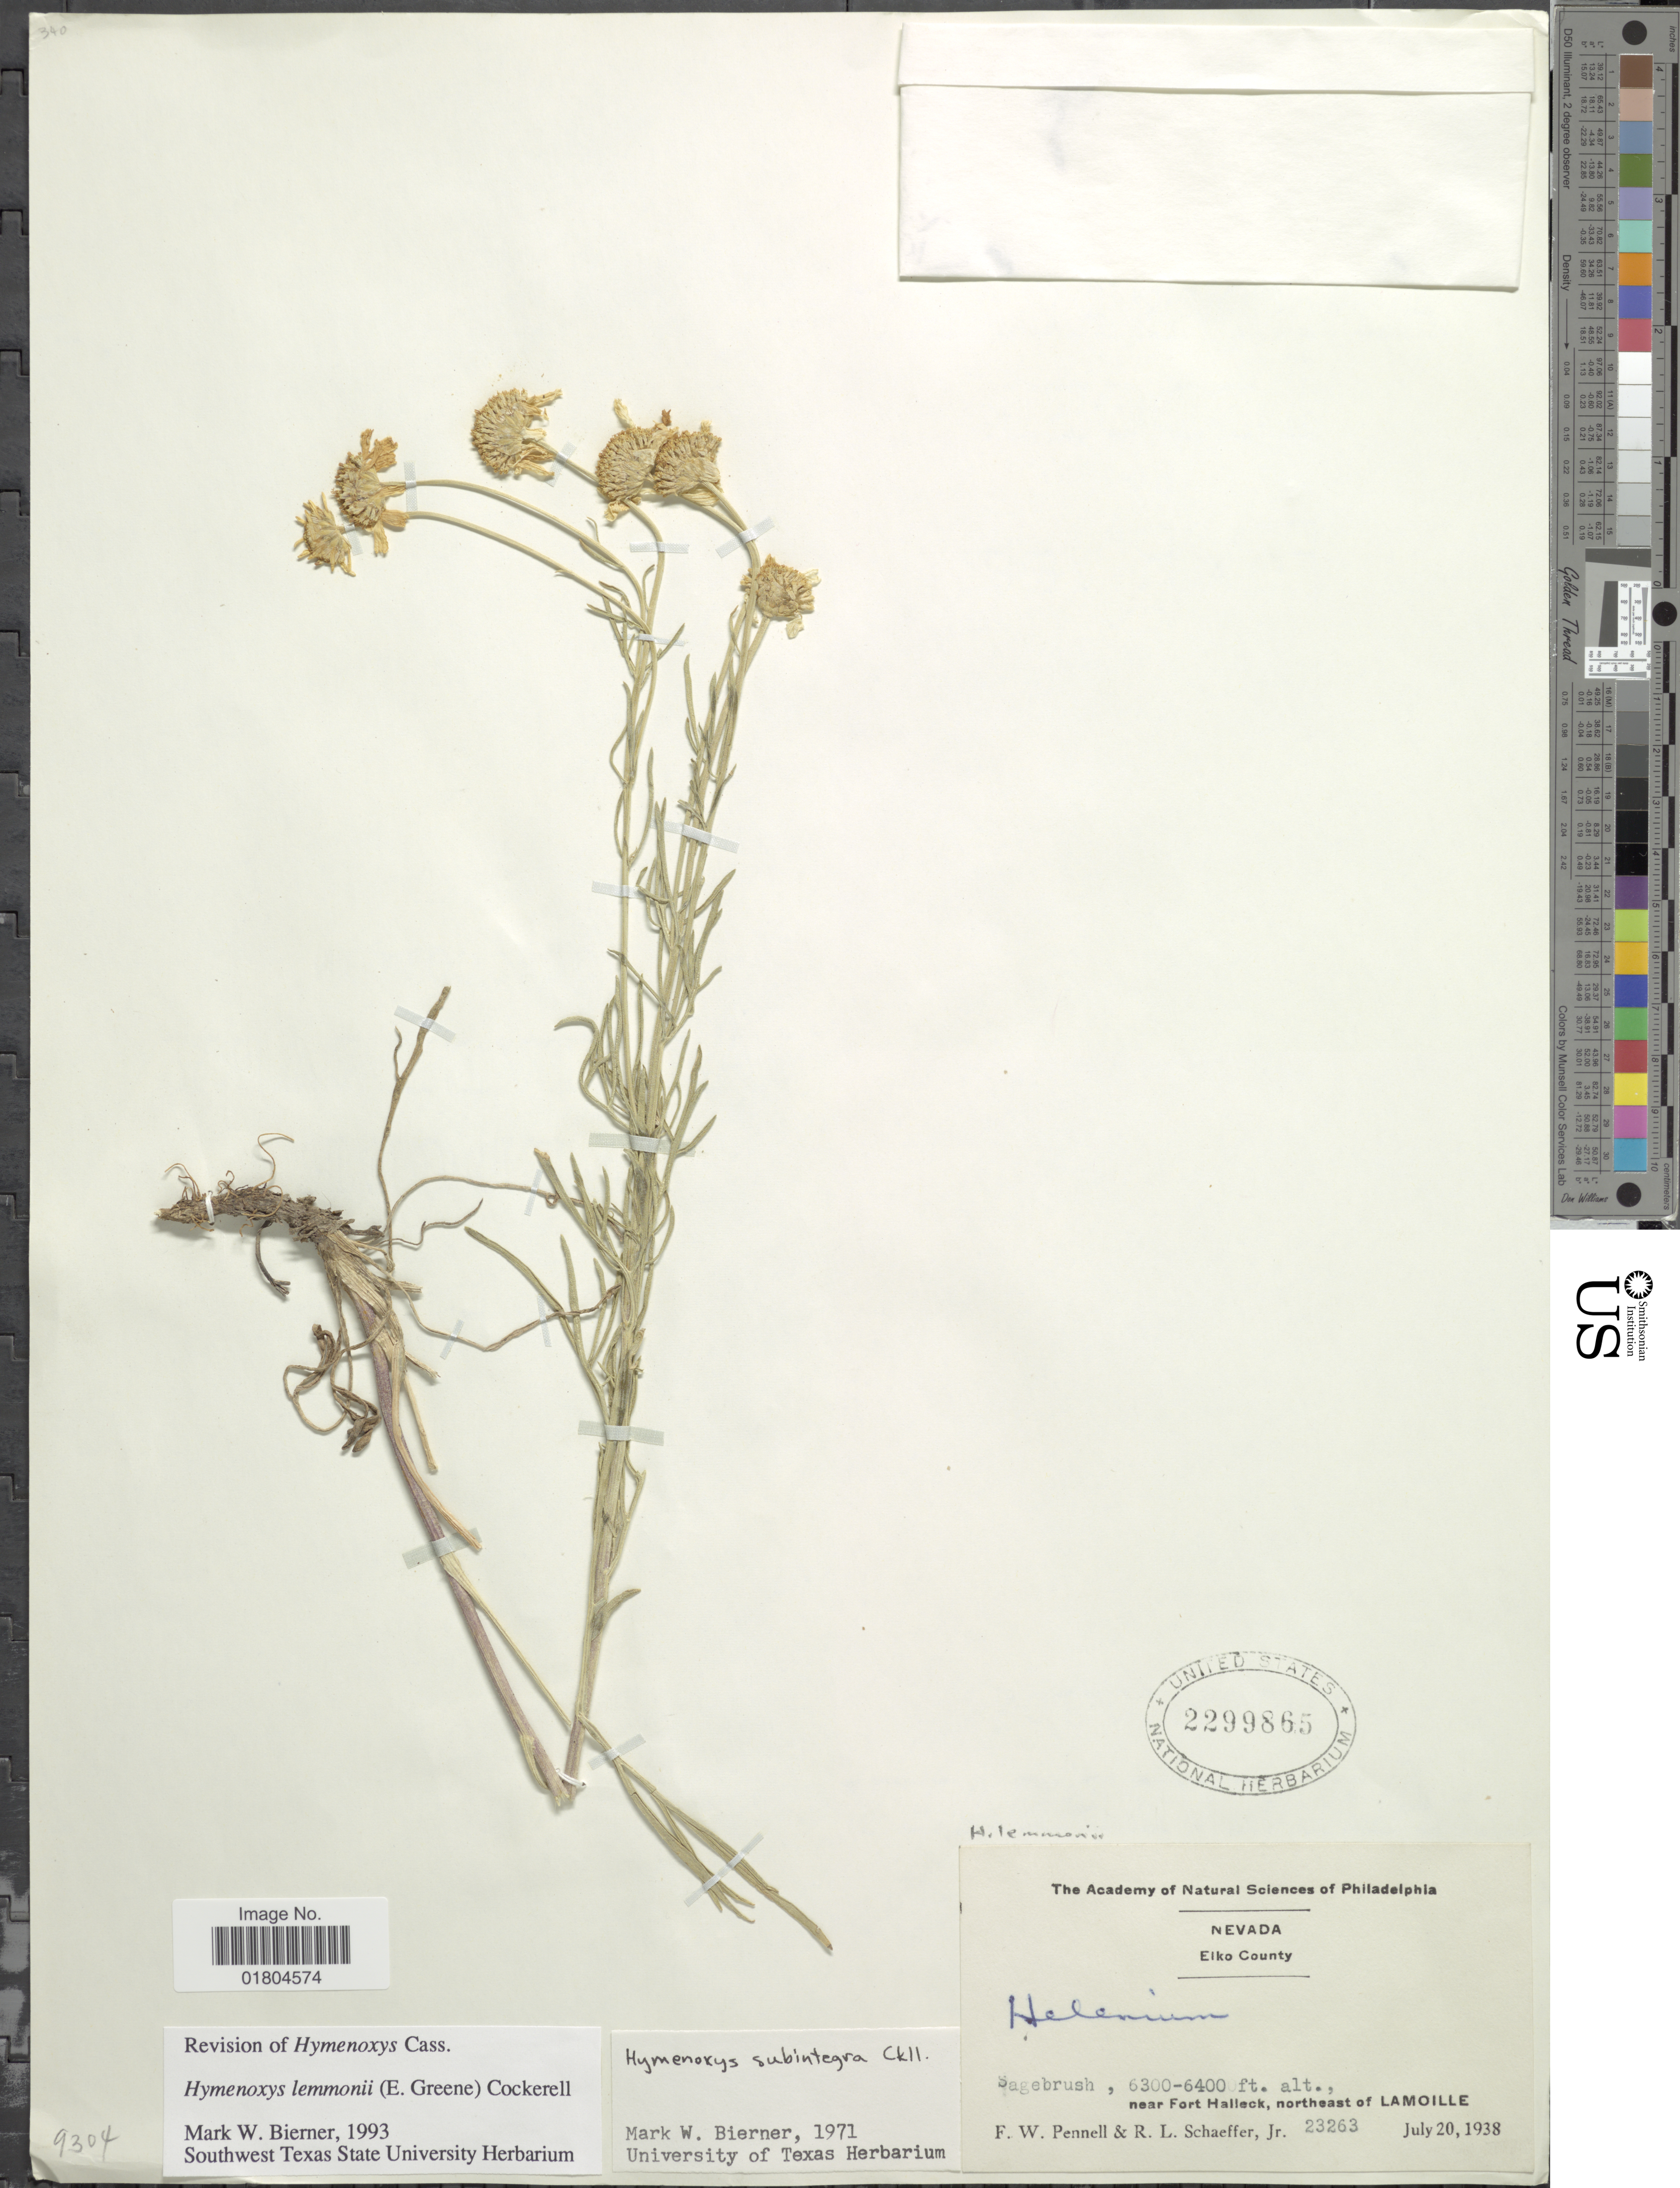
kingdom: Plantae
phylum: Tracheophyta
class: Magnoliopsida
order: Asterales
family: Asteraceae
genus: Hymenoxys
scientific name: Hymenoxys lemmonii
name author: (Greene) Cockerell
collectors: F. W. Pennell & R. L. Schaeffer Jr.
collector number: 23263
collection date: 1938-07-20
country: United States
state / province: Nevada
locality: Elko County. near Fort Halleck, northeast of Lamoille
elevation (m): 1920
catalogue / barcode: US 2299865